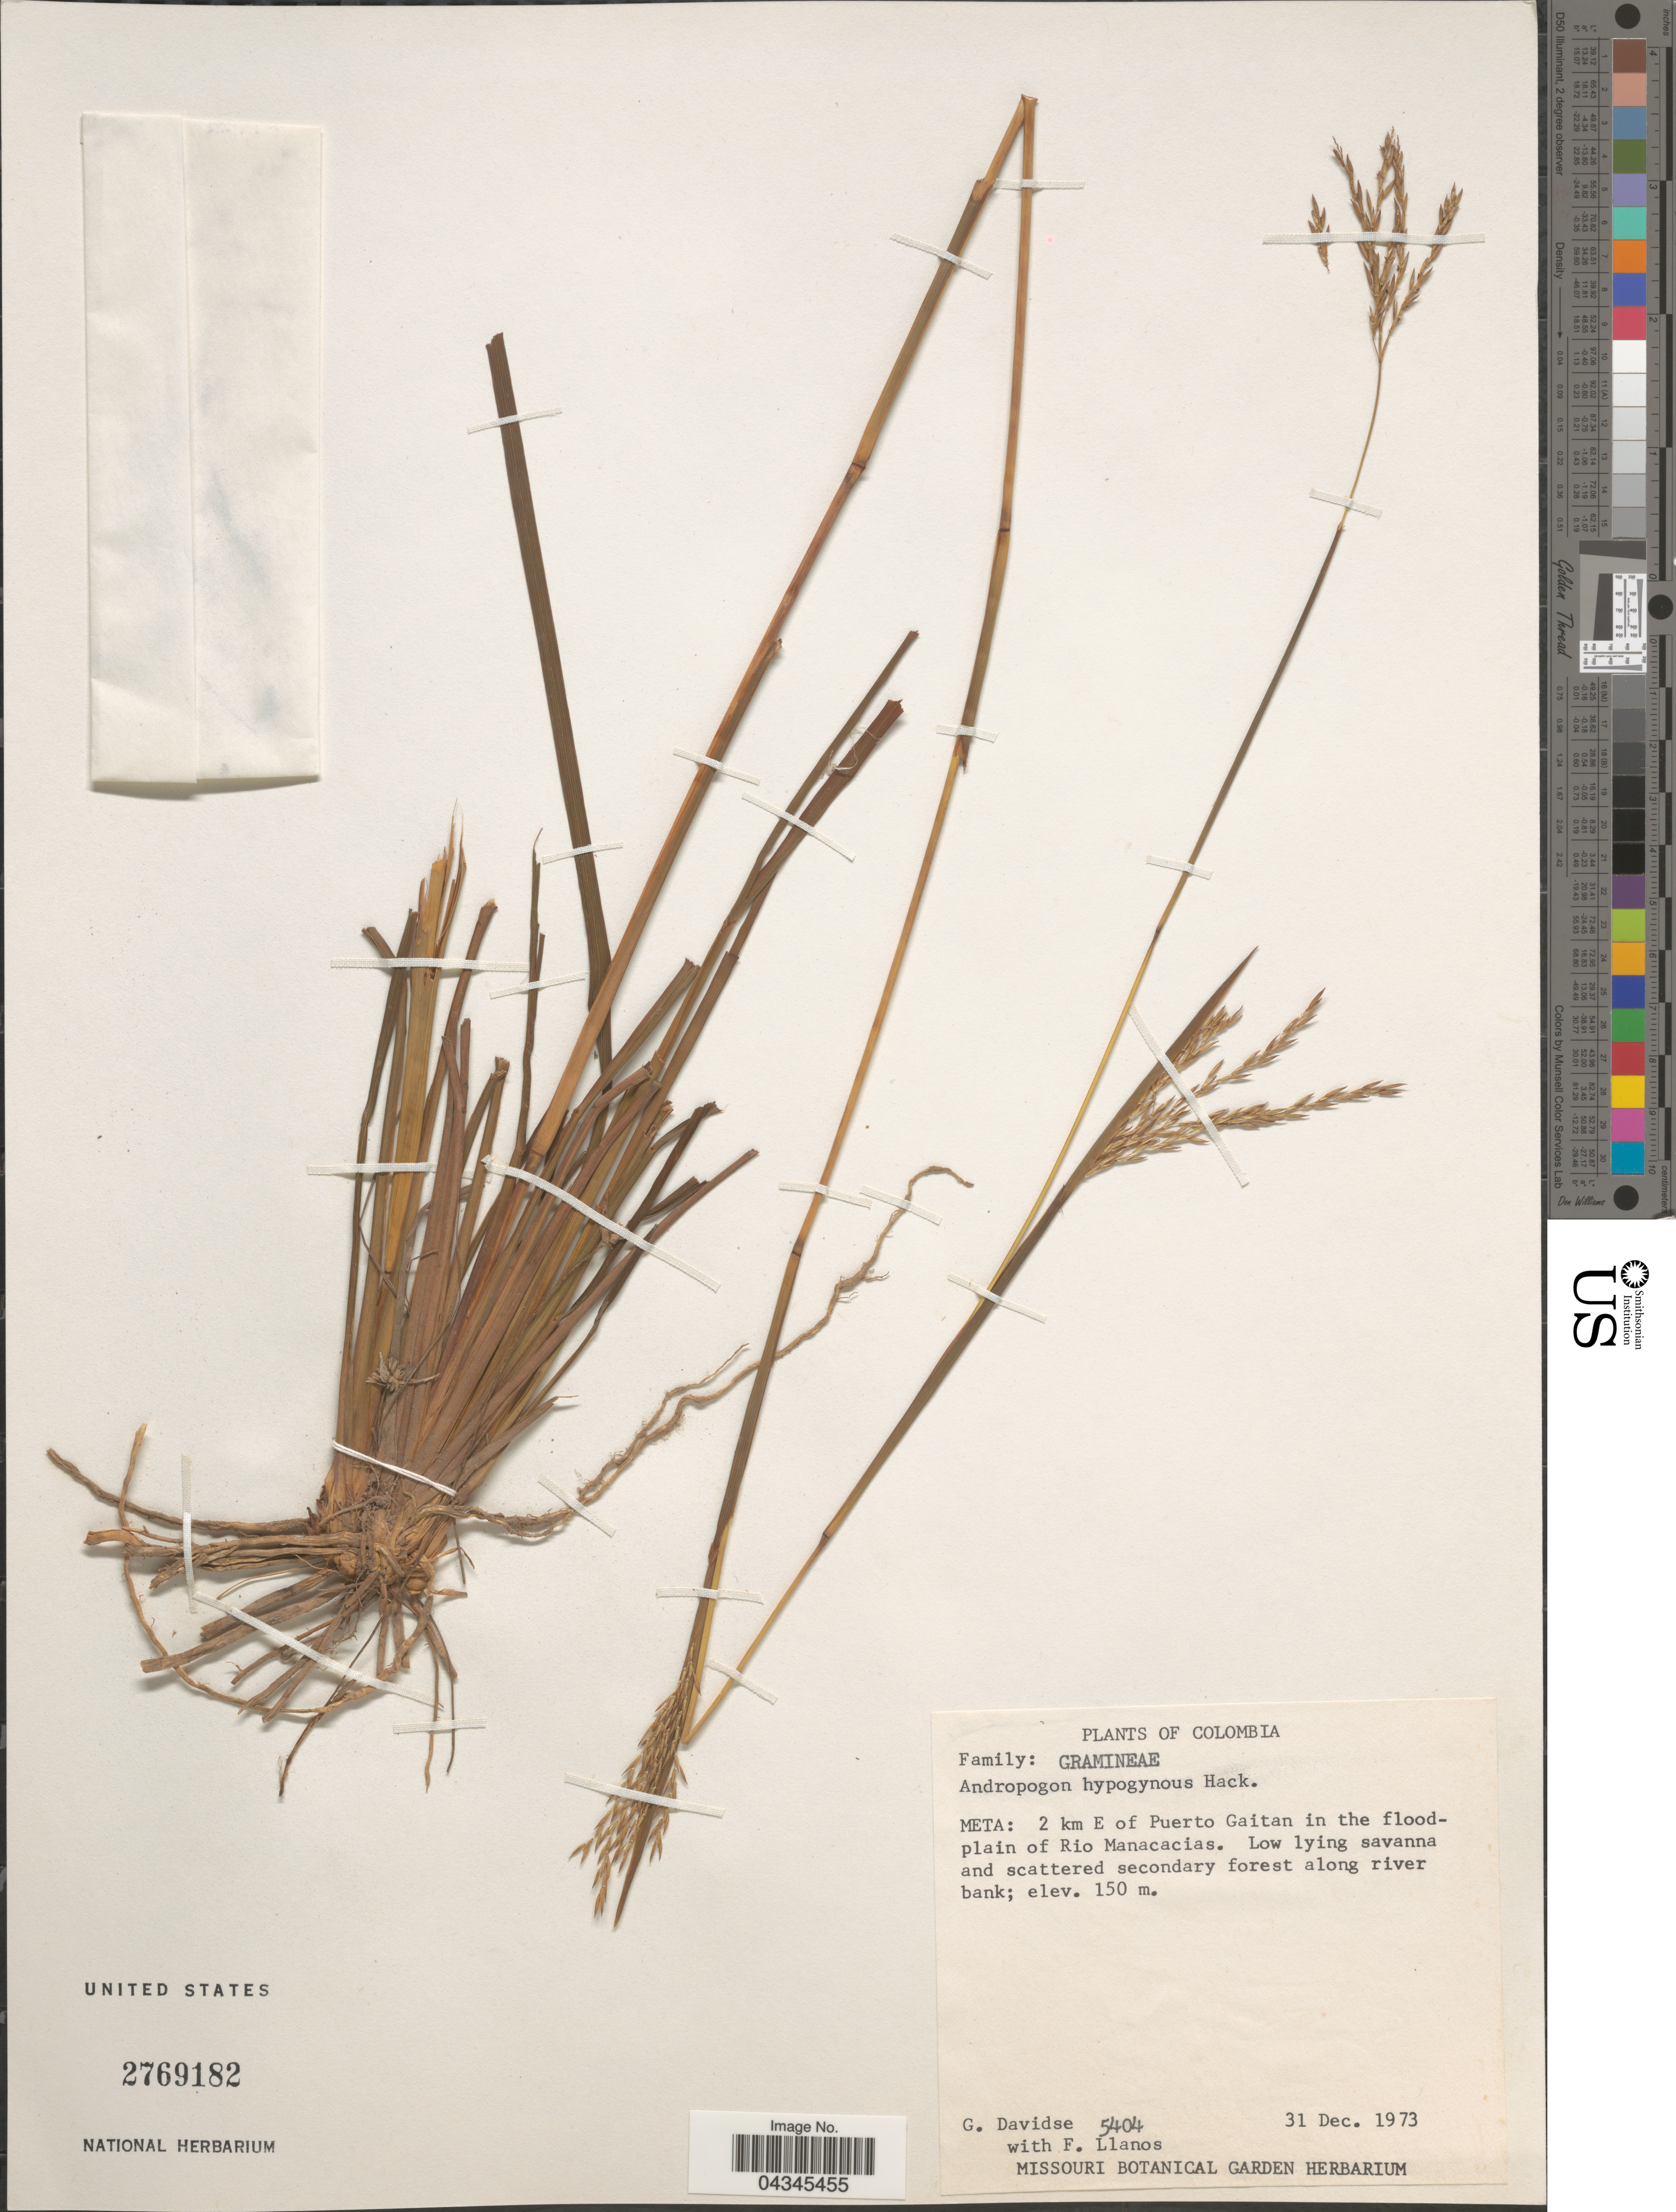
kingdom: Plantae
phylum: Tracheophyta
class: Liliopsida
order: Poales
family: Poaceae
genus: Andropogon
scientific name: Andropogon hypogynus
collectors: G. Davidse & F. Llanos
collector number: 5404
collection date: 1973-12-31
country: Colombia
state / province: Meta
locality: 2 km E of Puerto Gaitan in the floodplain of Rio Manacacias.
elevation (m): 150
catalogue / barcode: US 2769182